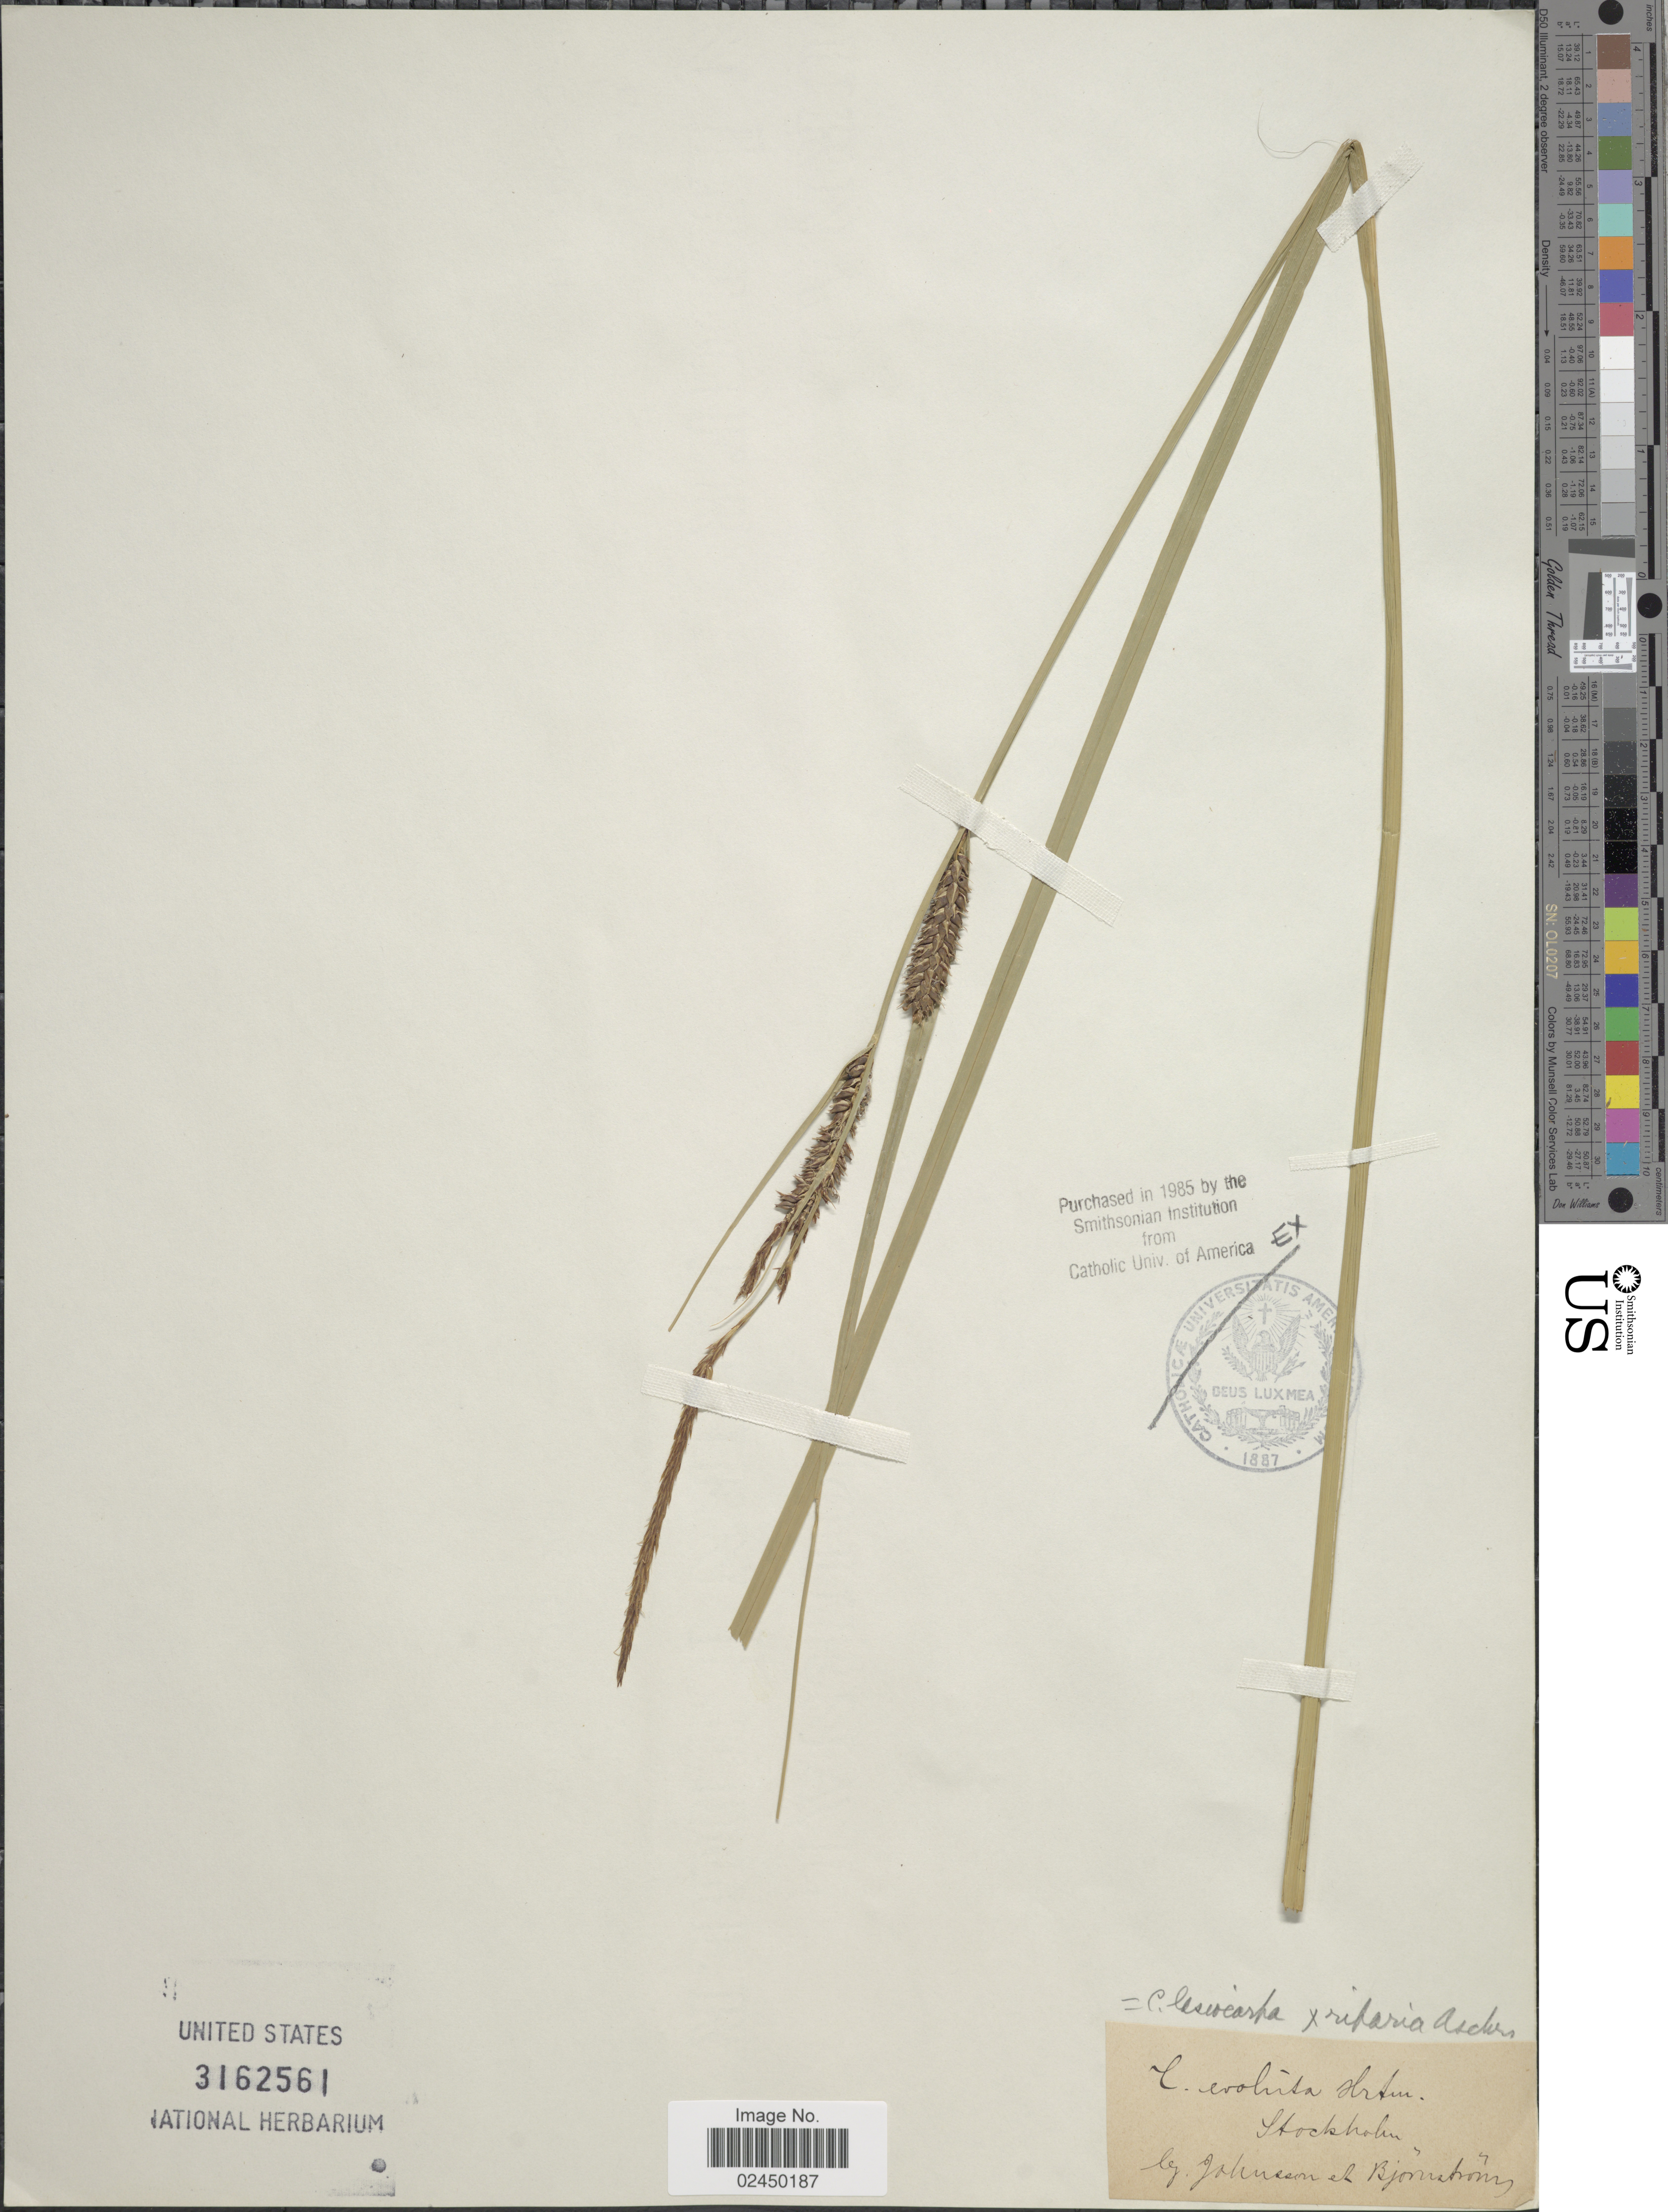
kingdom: Plantae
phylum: Tracheophyta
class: Liliopsida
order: Poales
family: Cyperaceae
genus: Carex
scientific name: Carex lasiocarpa var. lasiocarpa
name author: Ehrh.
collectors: Johnsson & Bjornstrom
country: Sweden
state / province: Stockholm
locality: Stockholm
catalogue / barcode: US 3162561